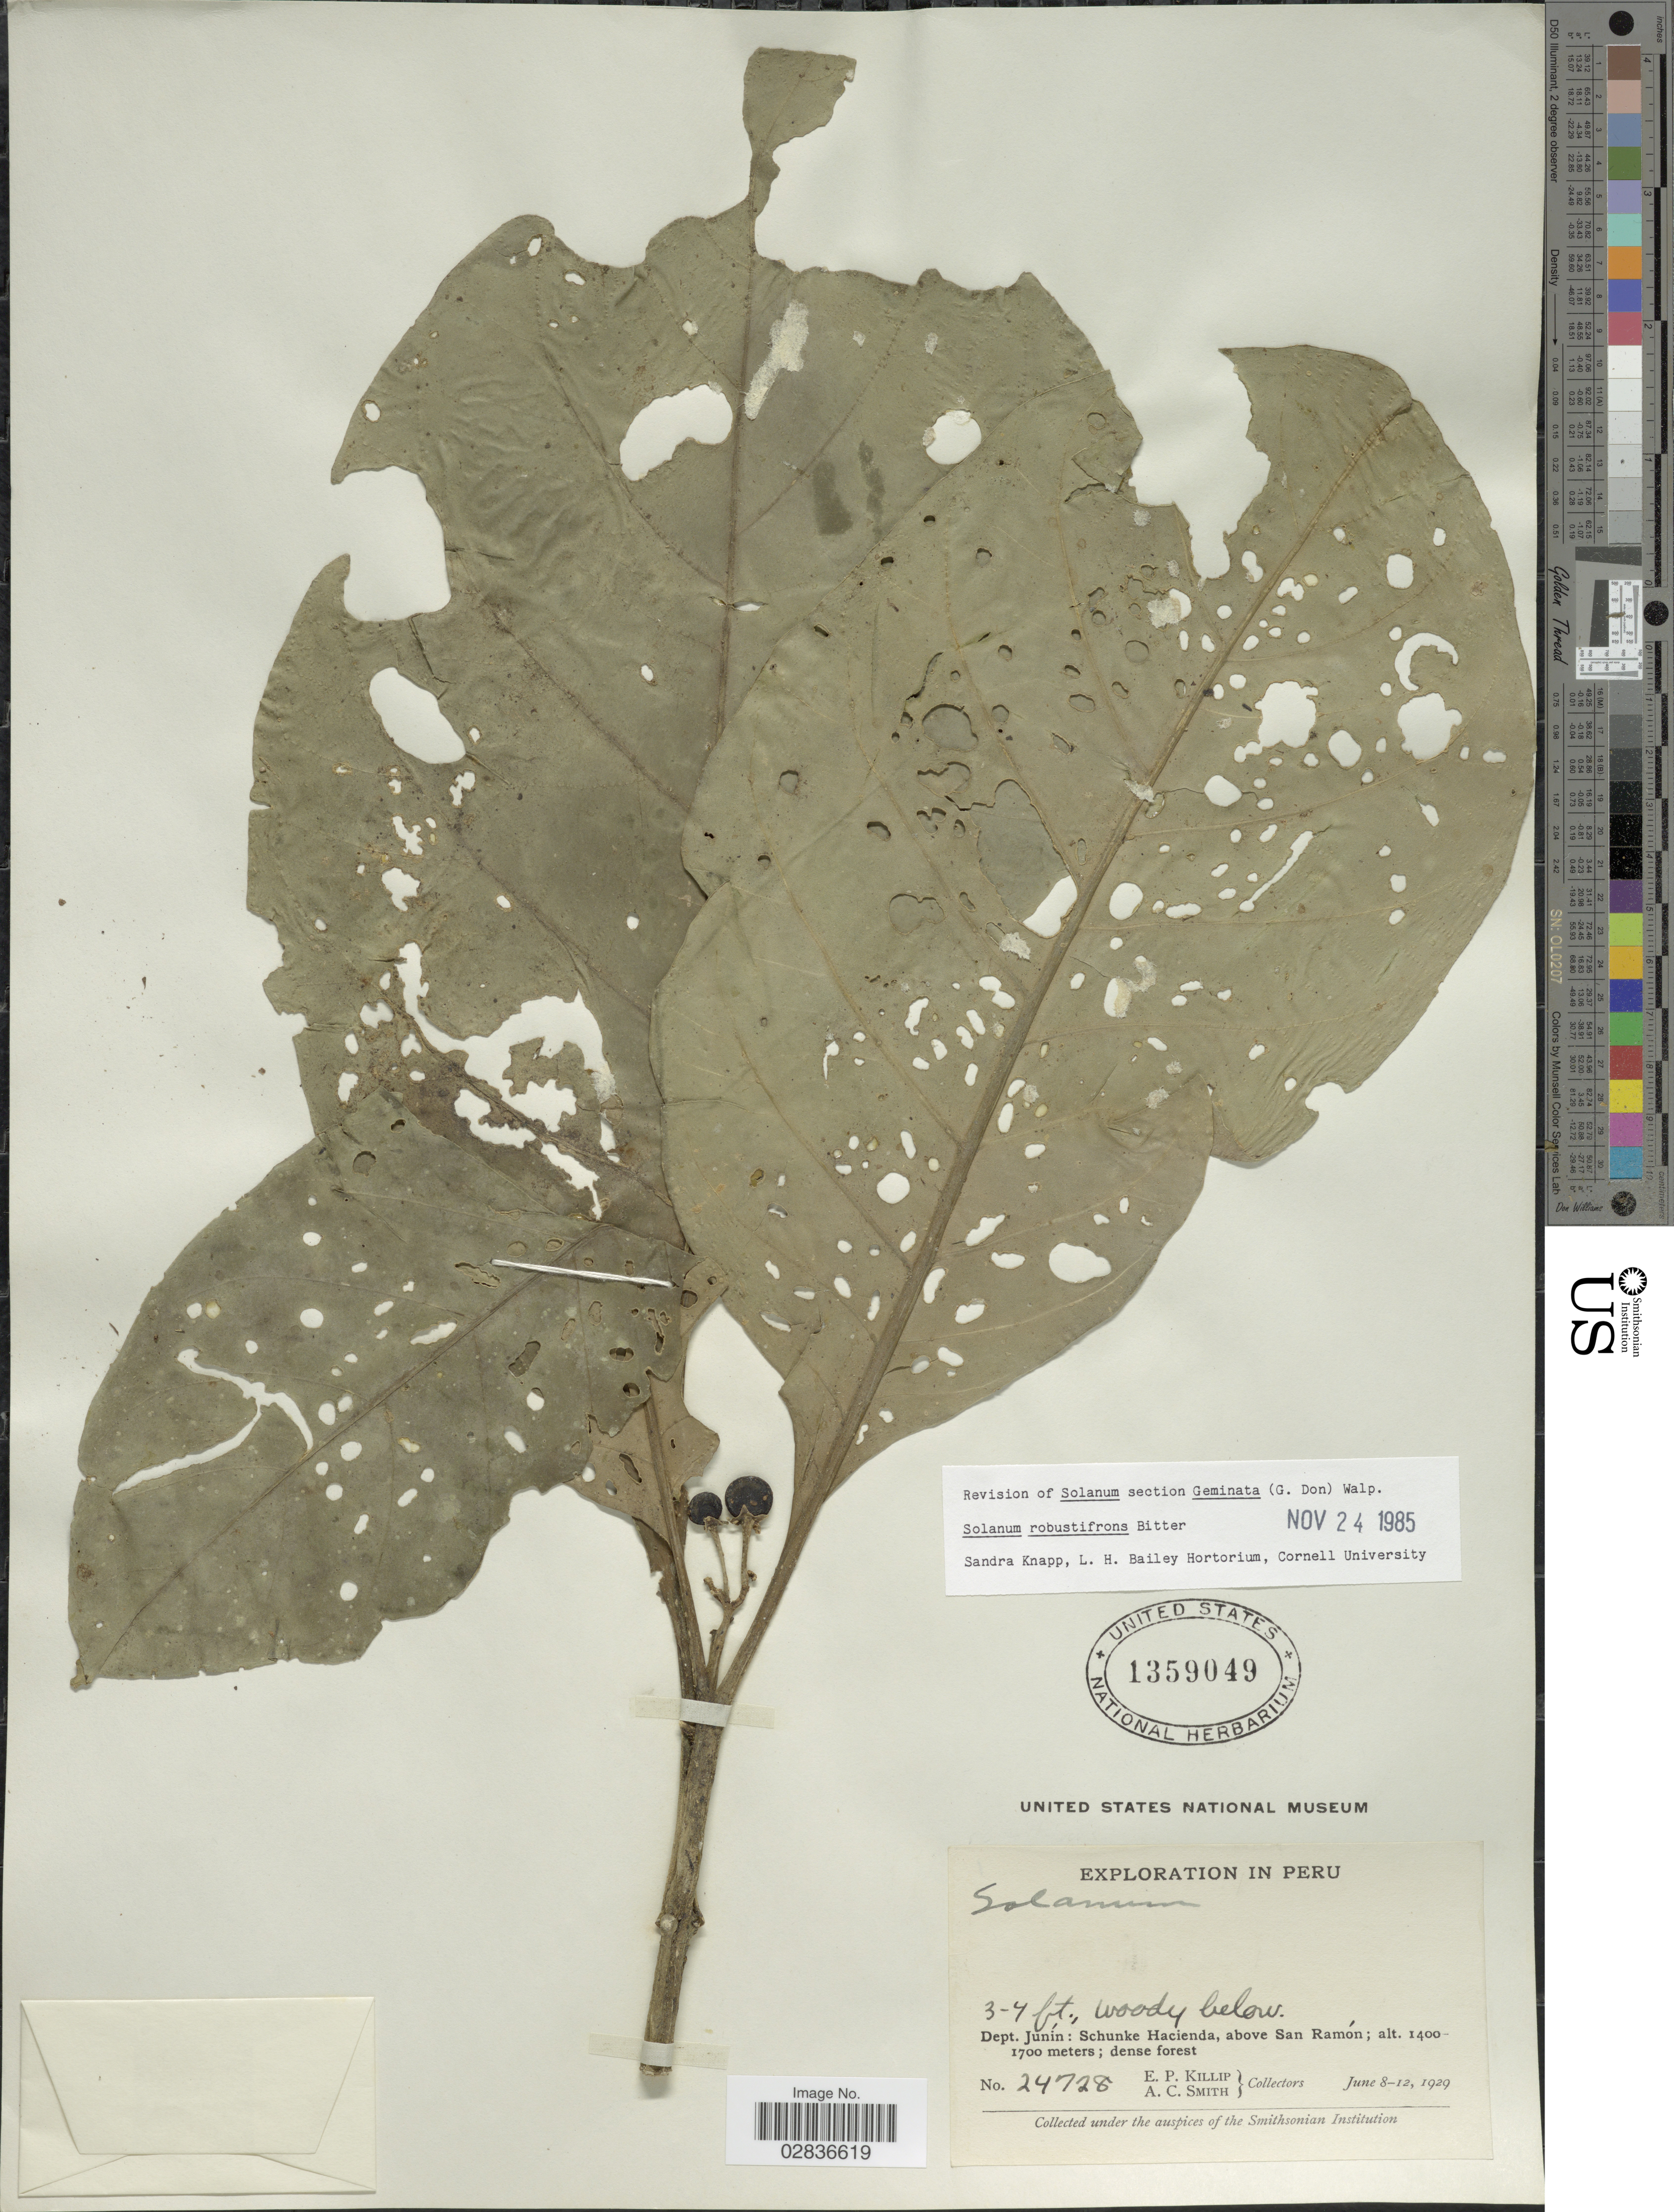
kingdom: Plantae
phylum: Tracheophyta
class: Magnoliopsida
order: Solanales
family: Solanaceae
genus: Solanum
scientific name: Solanum robustifrons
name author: Bitter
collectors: E. P. Killip & A. C. Smith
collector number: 24728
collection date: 1929-06-08/1929-06-12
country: Peru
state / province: Junín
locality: Dept. Junín: Schunke Hacienda, above San Ramón.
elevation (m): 1400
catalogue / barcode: US 1359049